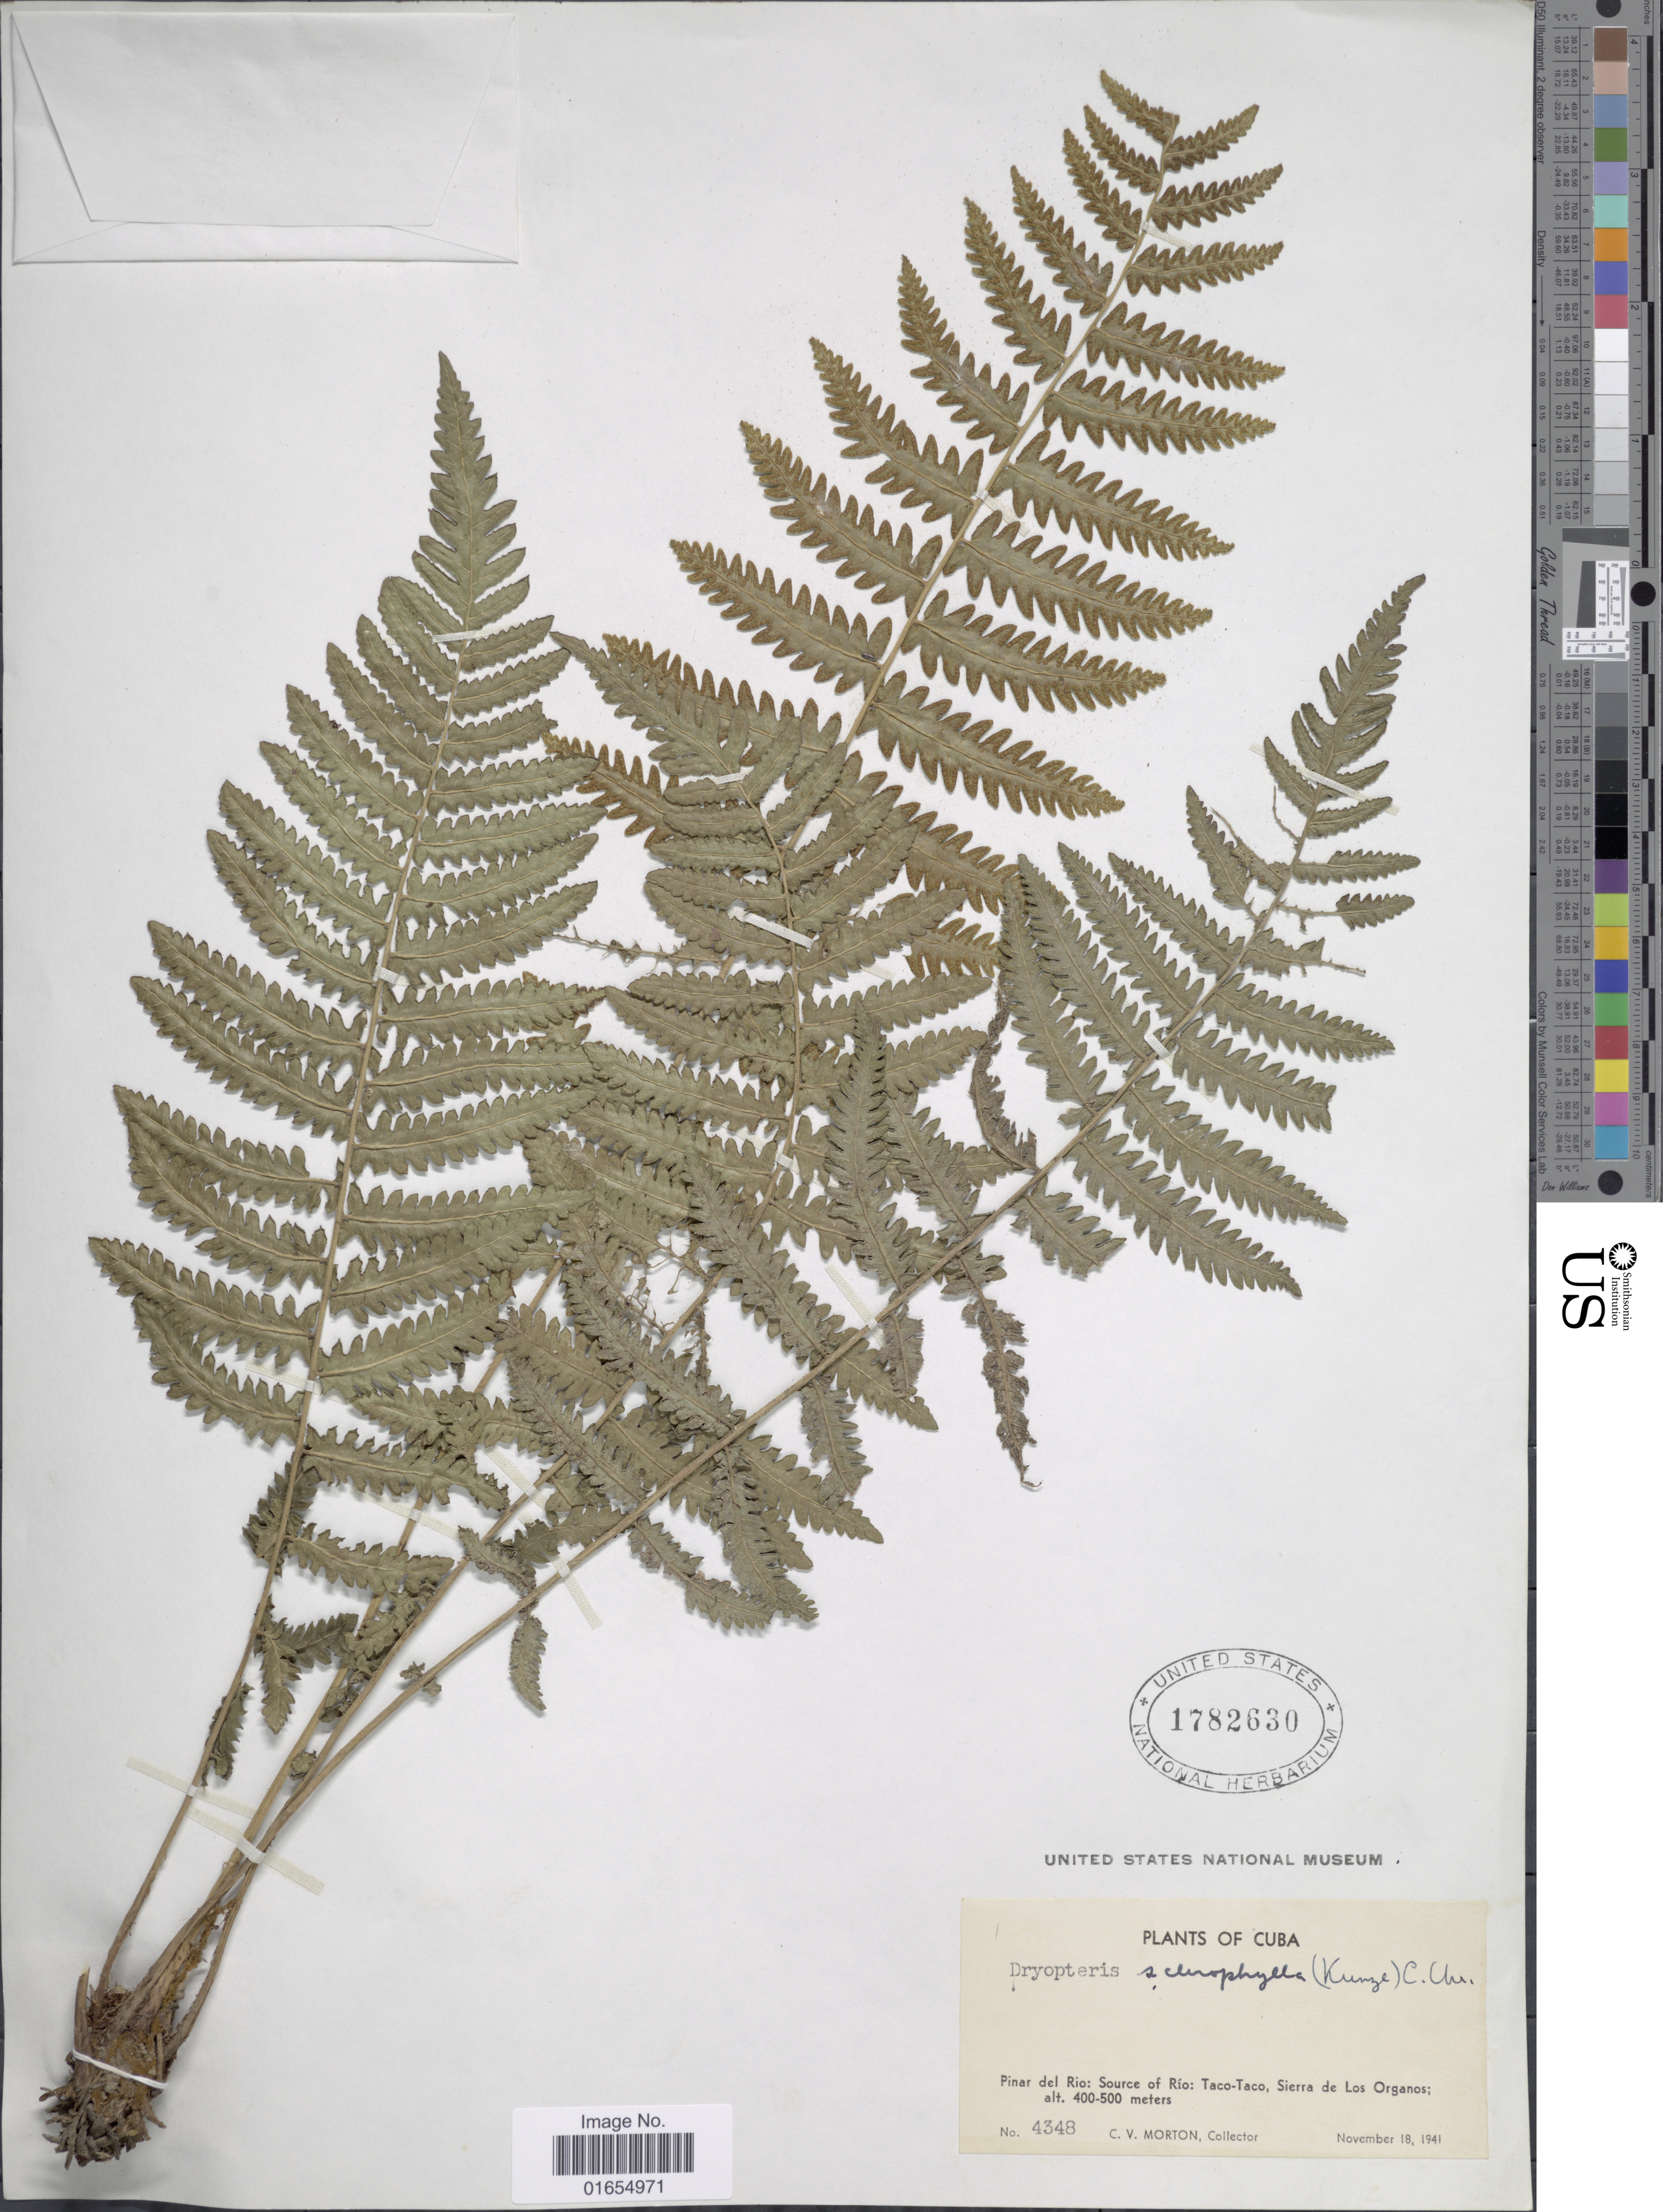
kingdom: Plantae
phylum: Tracheophyta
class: Polypodiopsida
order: Polypodiales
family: Thelypteridaceae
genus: Goniopteris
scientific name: Goniopteris sclerophylla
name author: (Poepp.) C.V. Morton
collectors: C. V. Morton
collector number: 4348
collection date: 1941-11-18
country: Cuba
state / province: Pinar del Río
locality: Source of Rio: Taco-Taco, Sierra de Los Organos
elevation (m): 400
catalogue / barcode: US 1782630